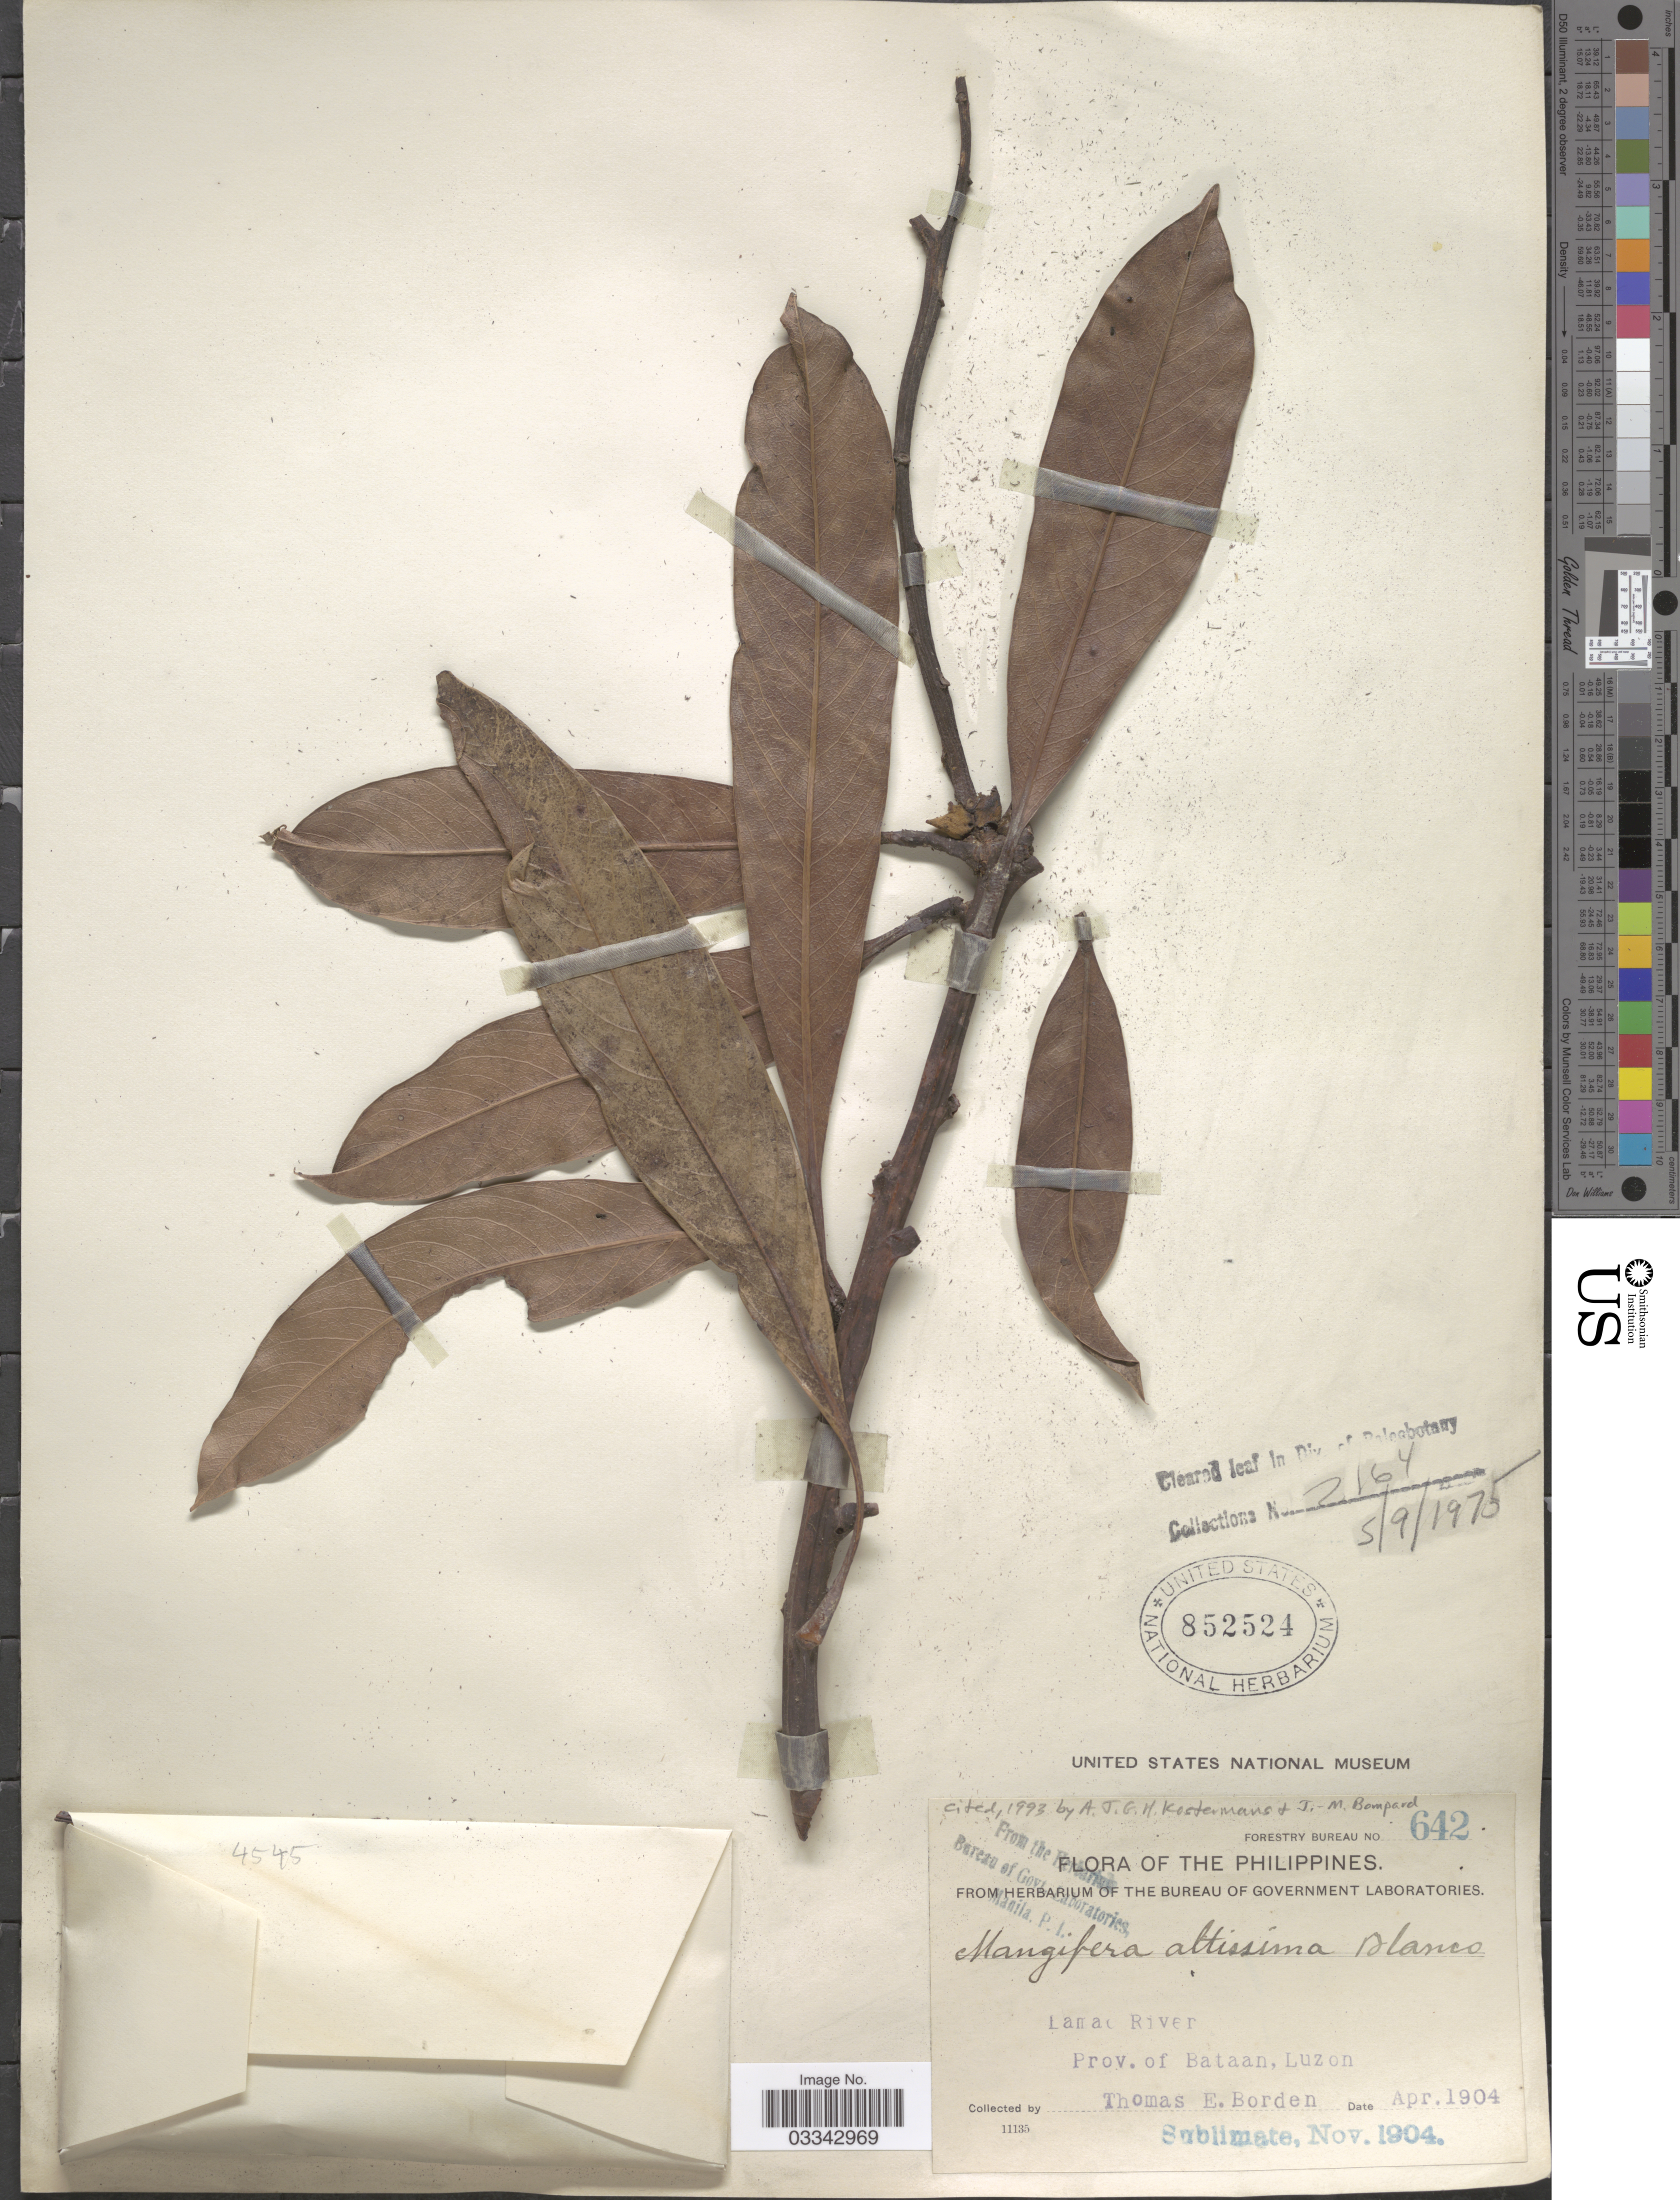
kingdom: Plantae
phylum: Tracheophyta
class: Magnoliopsida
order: Sapindales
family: Anacardiaceae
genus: Mangifera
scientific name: Mangifera altissima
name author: Blanco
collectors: T. E. Borden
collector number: Forestry Bureau 642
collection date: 1904-04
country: Philippines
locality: Lamao River. Prov. of Bataan, Luzon.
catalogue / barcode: US 852524